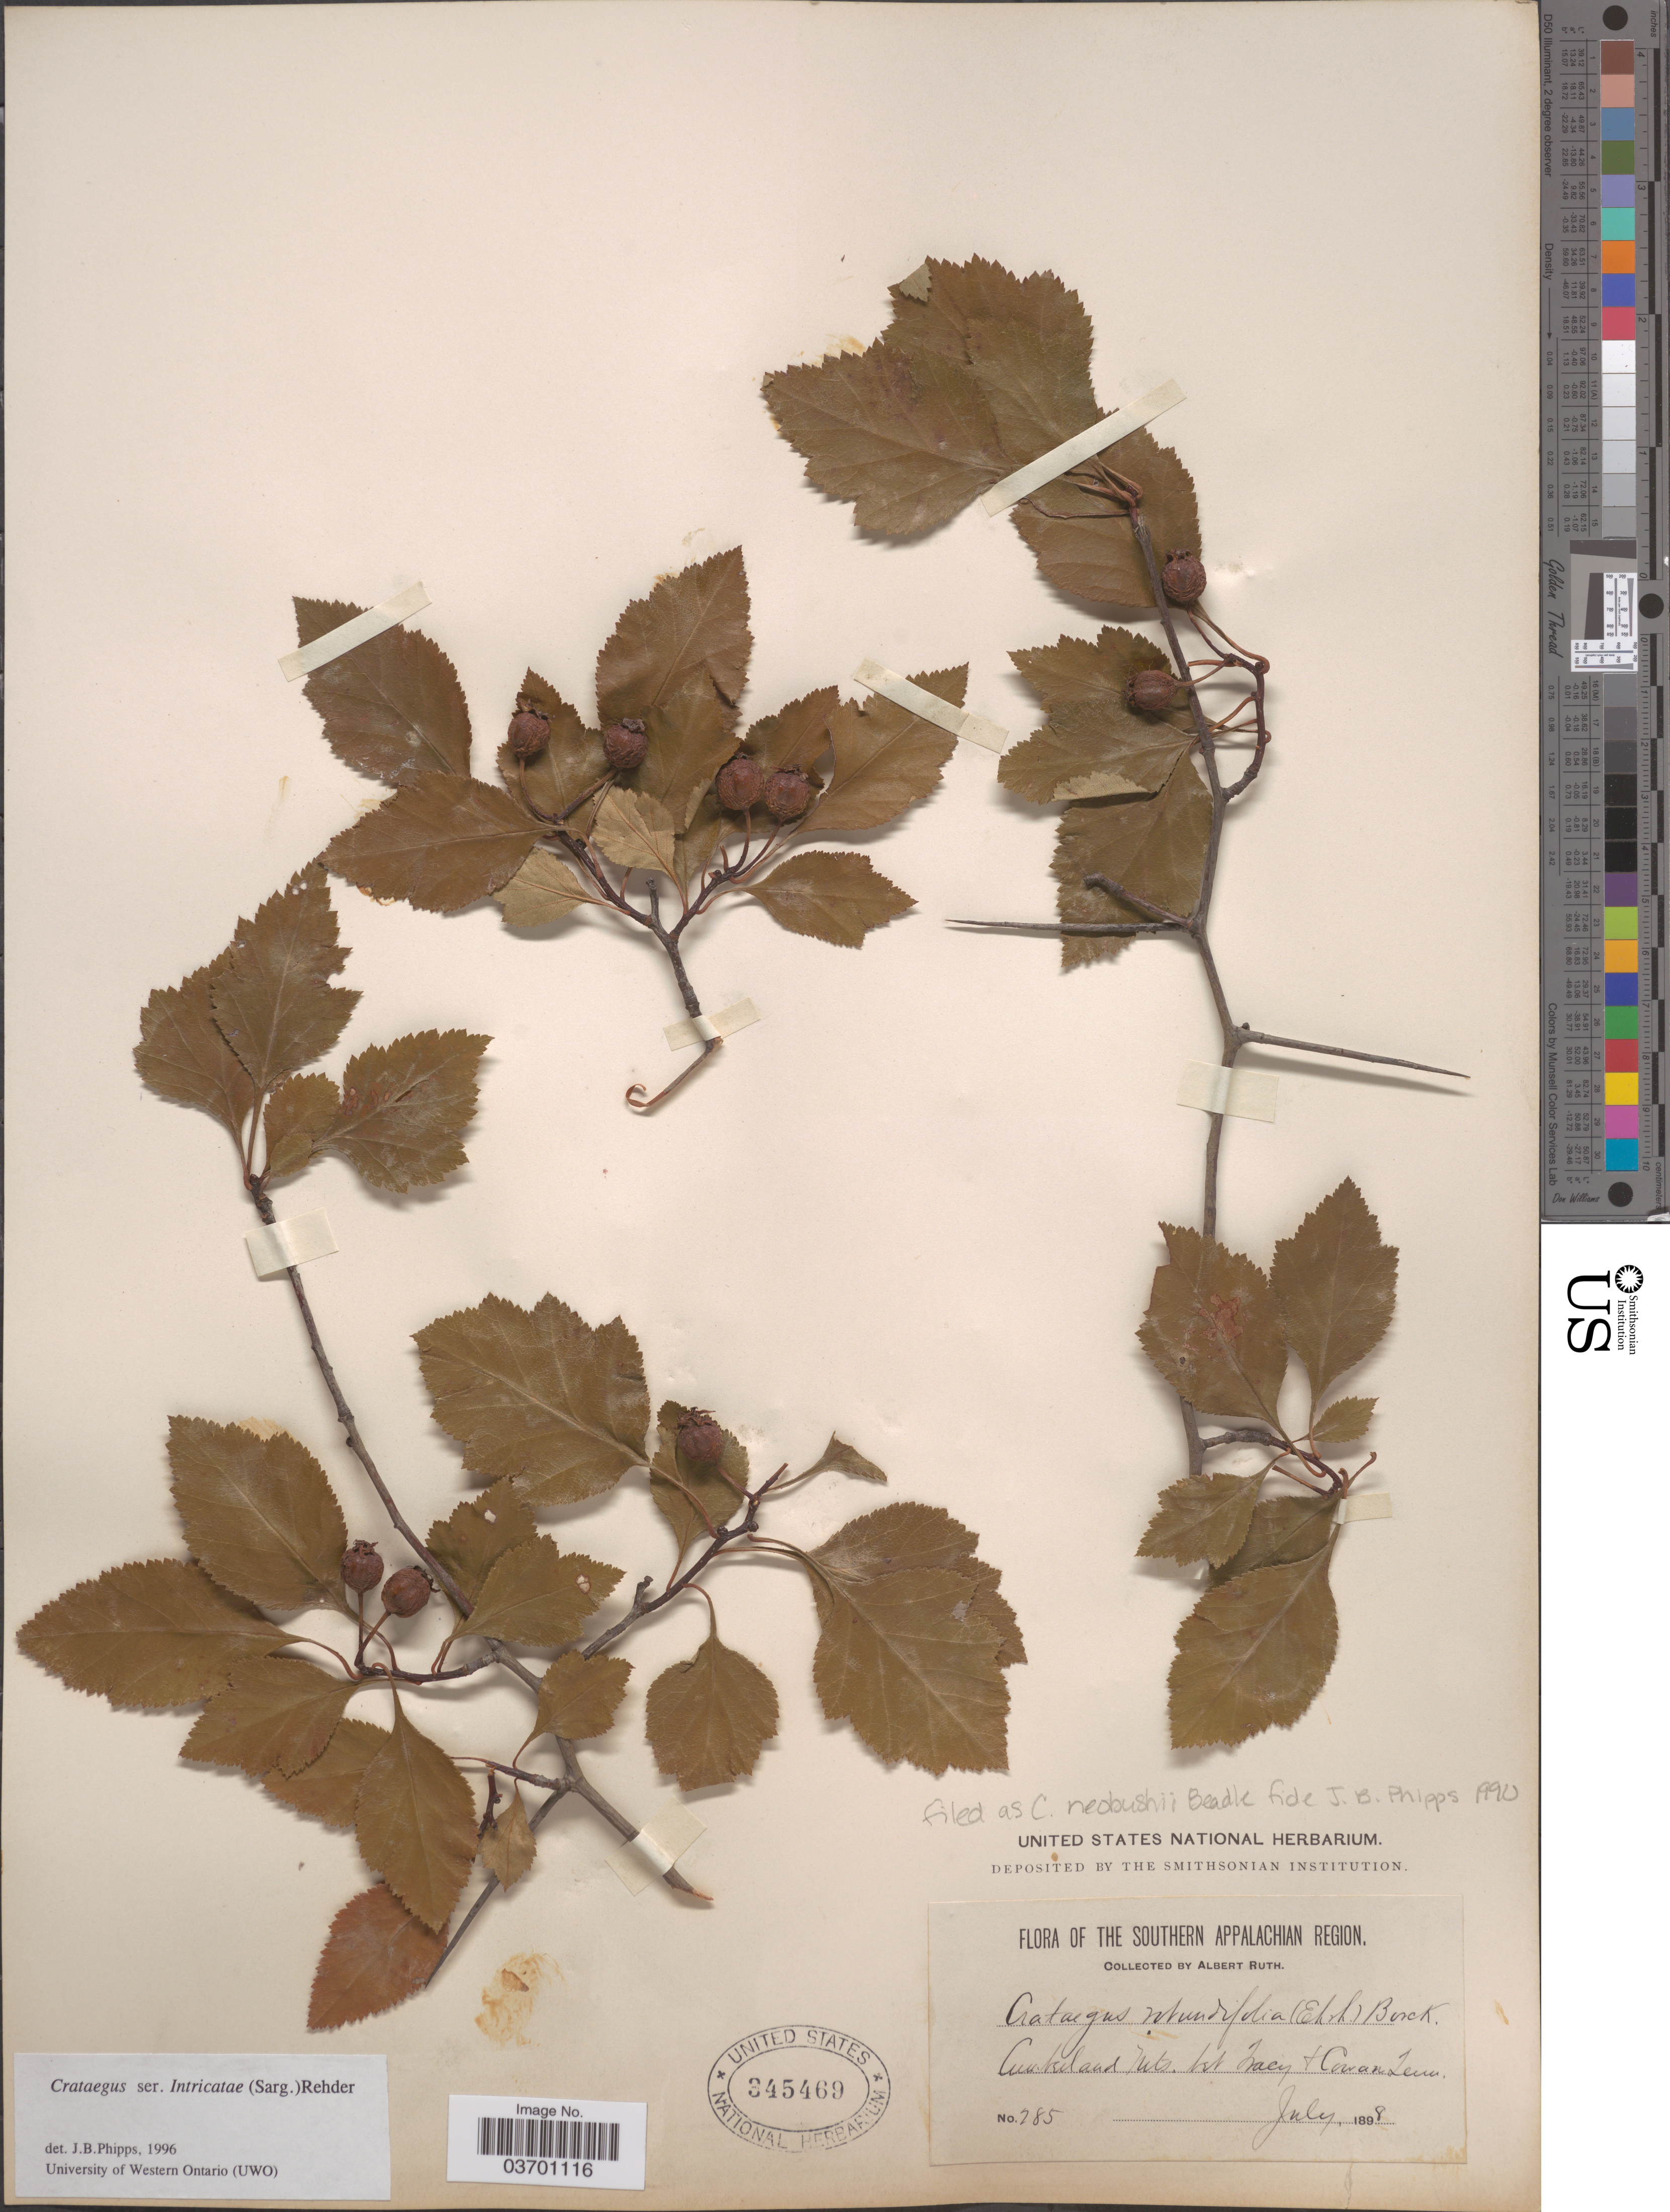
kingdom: Plantae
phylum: Tracheophyta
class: Magnoliopsida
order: Rosales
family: Rosaceae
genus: Crataegus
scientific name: Crataegus neobushii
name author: Sarg.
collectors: A. Ruth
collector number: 785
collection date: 1898-07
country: United States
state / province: Tennessee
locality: The Southern Appalachian Region. Cumberland Mts. bet Tracy & Cowan.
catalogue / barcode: US 345469